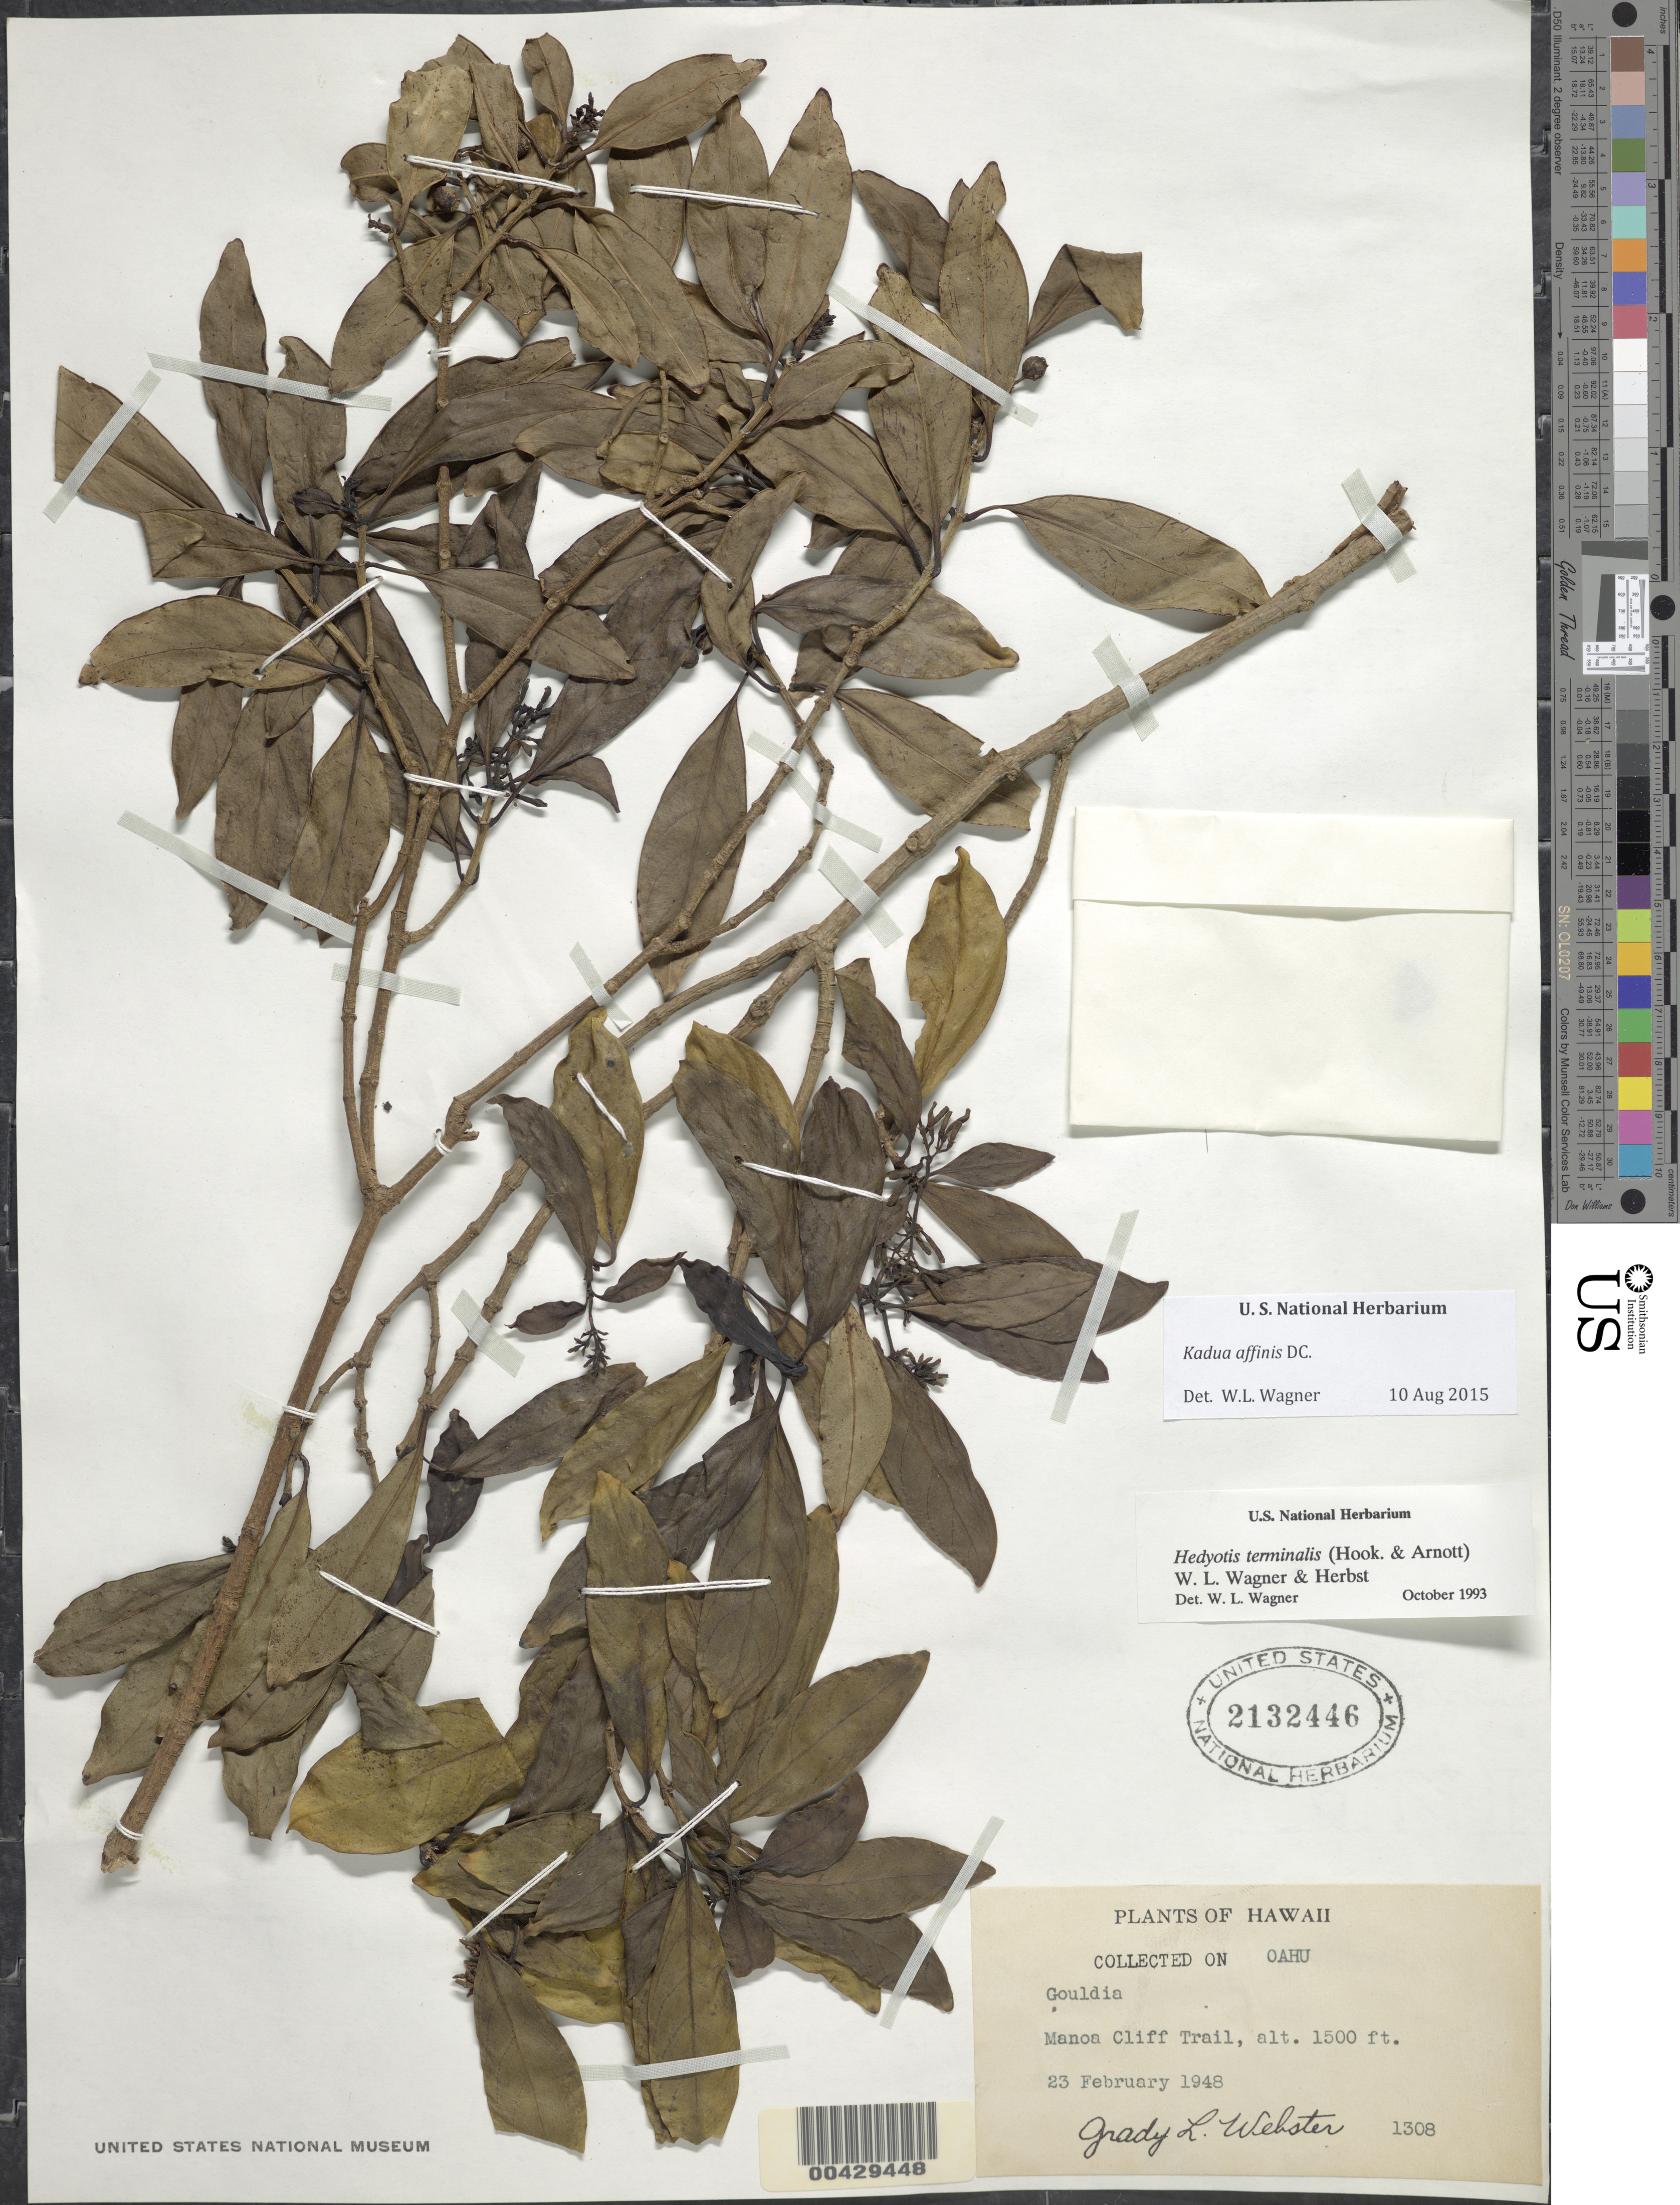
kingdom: Plantae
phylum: Tracheophyta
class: Magnoliopsida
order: Gentianales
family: Rubiaceae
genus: Kadua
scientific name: Kadua affinis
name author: DC.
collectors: G. L. Webster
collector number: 1308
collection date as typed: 23 Feb 1948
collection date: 1948-02-23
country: United States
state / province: Hawaii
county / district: Honolulu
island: Oahu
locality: Manoa Cliff Trail.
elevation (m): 457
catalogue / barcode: US 2132446